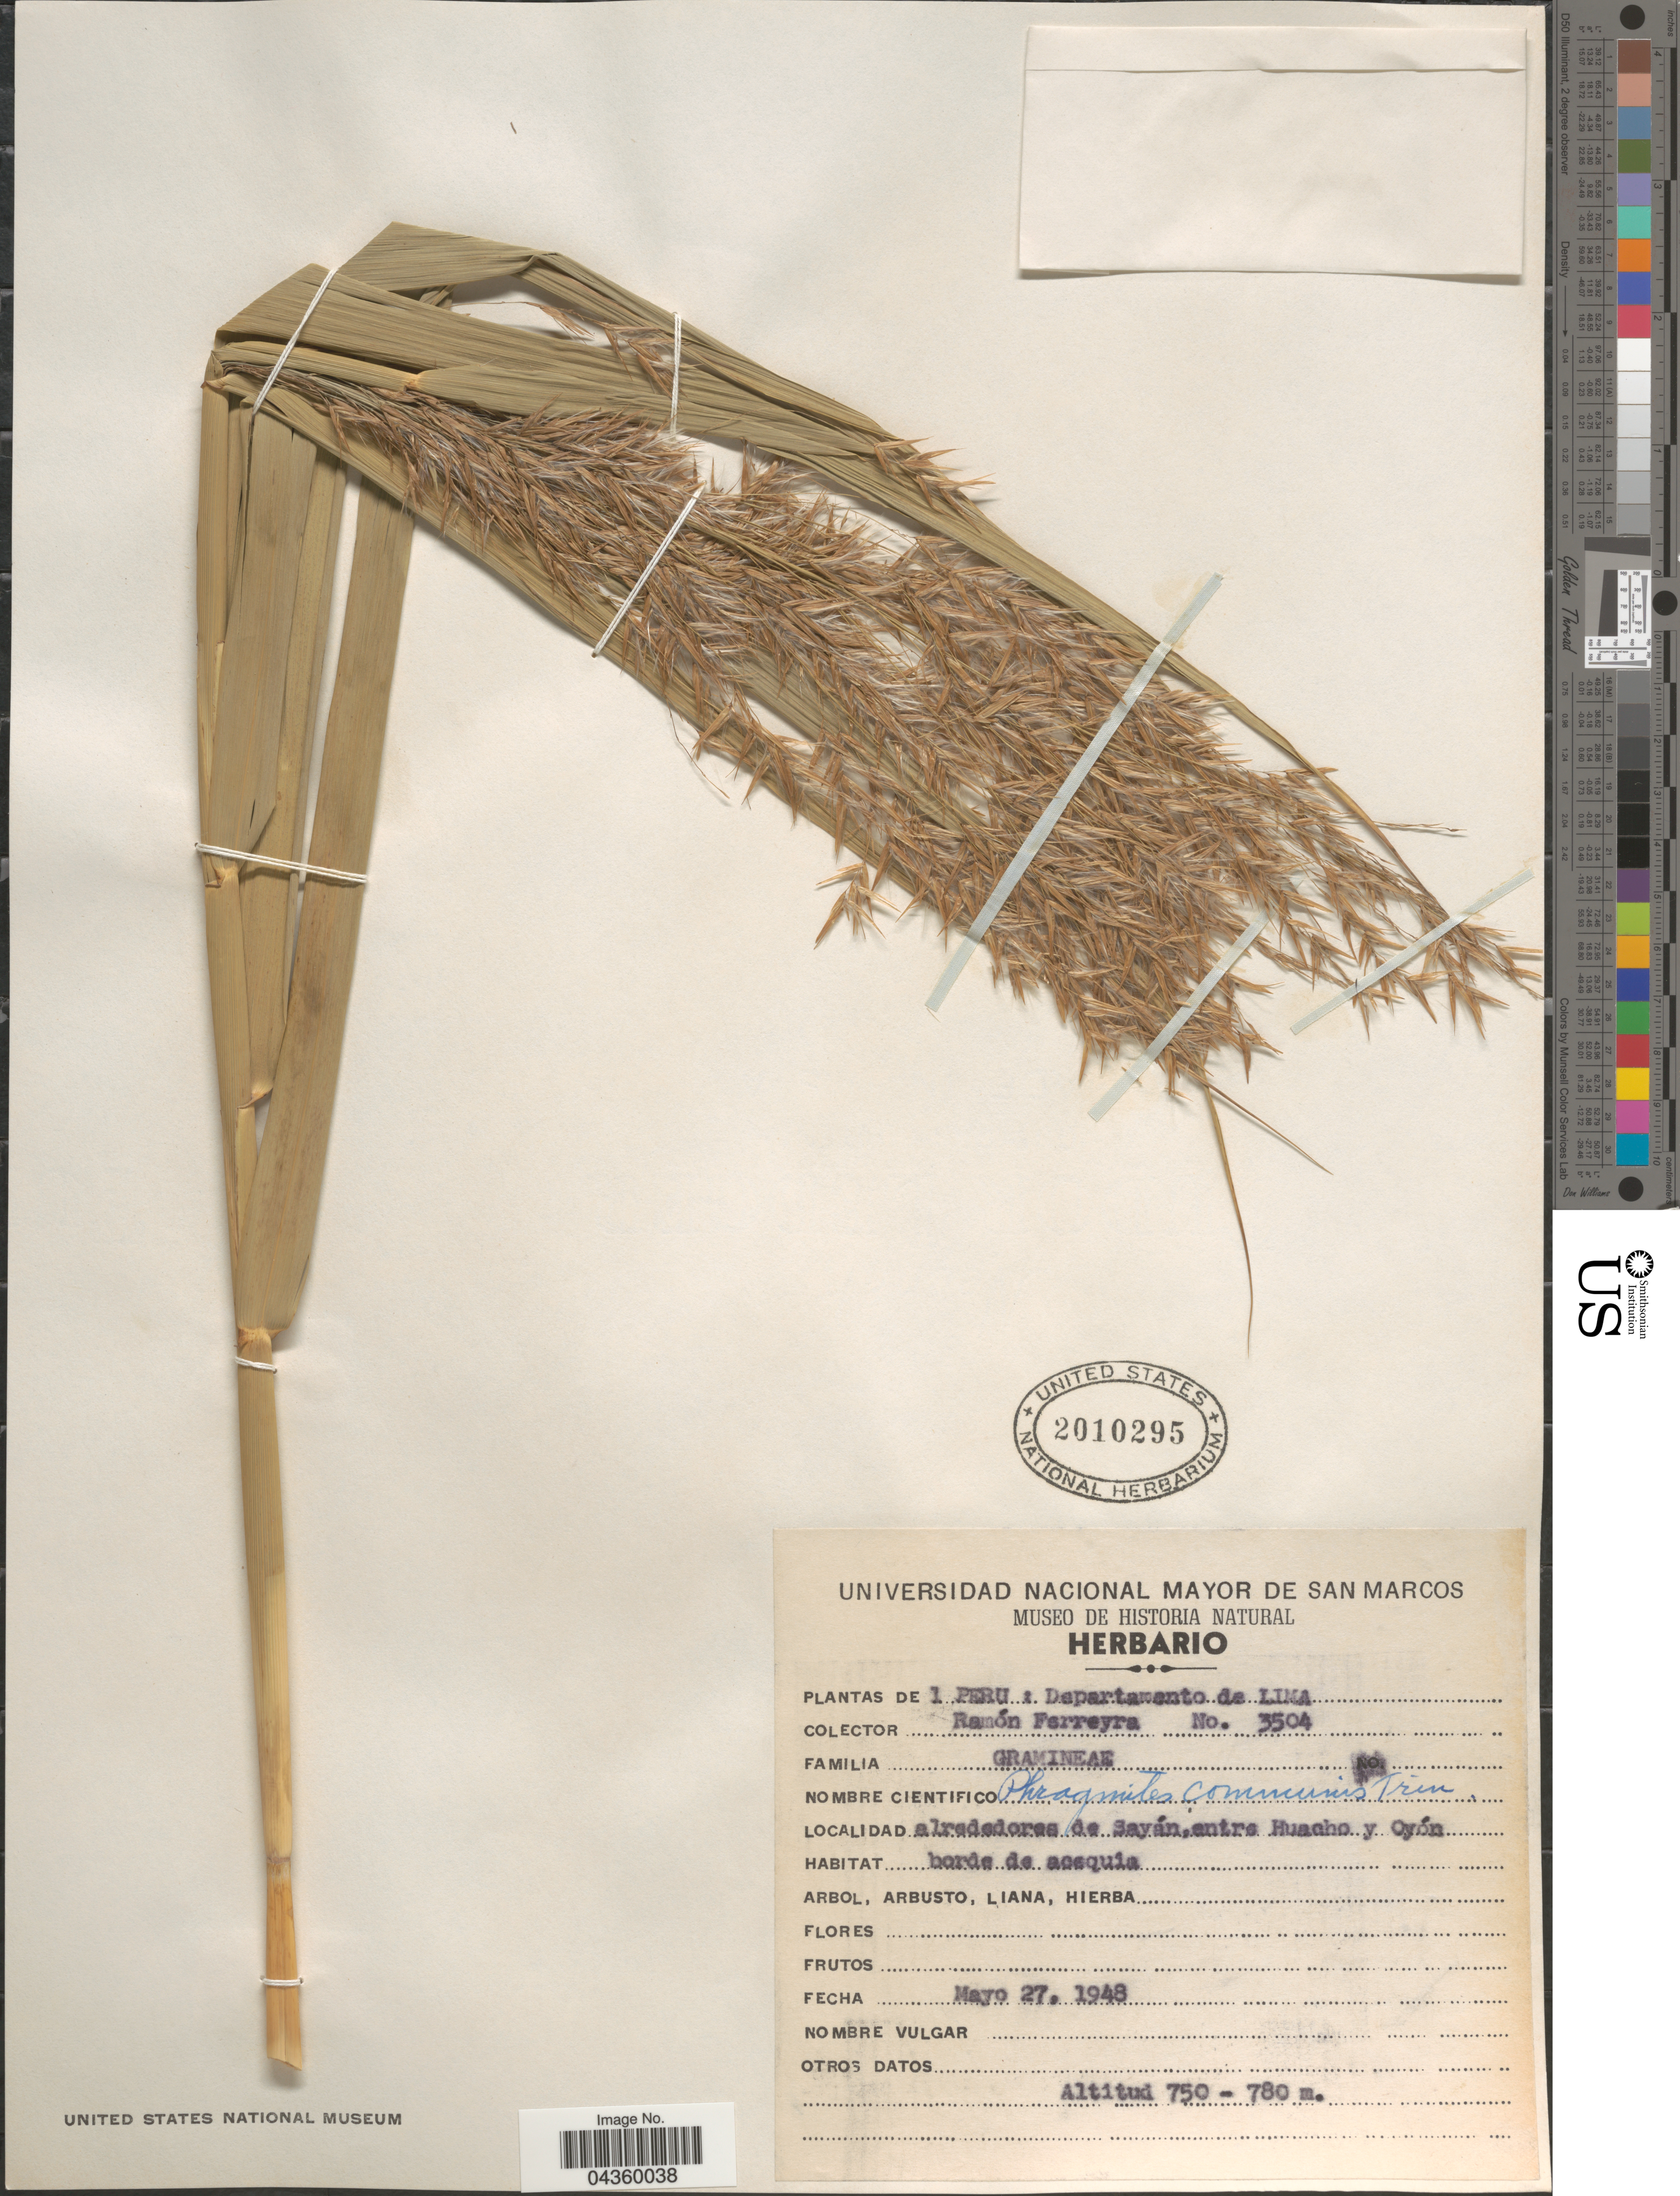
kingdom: Plantae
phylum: Tracheophyta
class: Liliopsida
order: Poales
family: Poaceae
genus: Phragmites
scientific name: Phragmites australis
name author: (Cav.) Trin. ex Steud.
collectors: R. A. Ferreyra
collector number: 3504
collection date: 1948-05-27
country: Peru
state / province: Lima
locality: Departamento de Lima. Alrededores de Sayán, entre Huacho y Oyón.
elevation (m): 750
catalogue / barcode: US 2010295